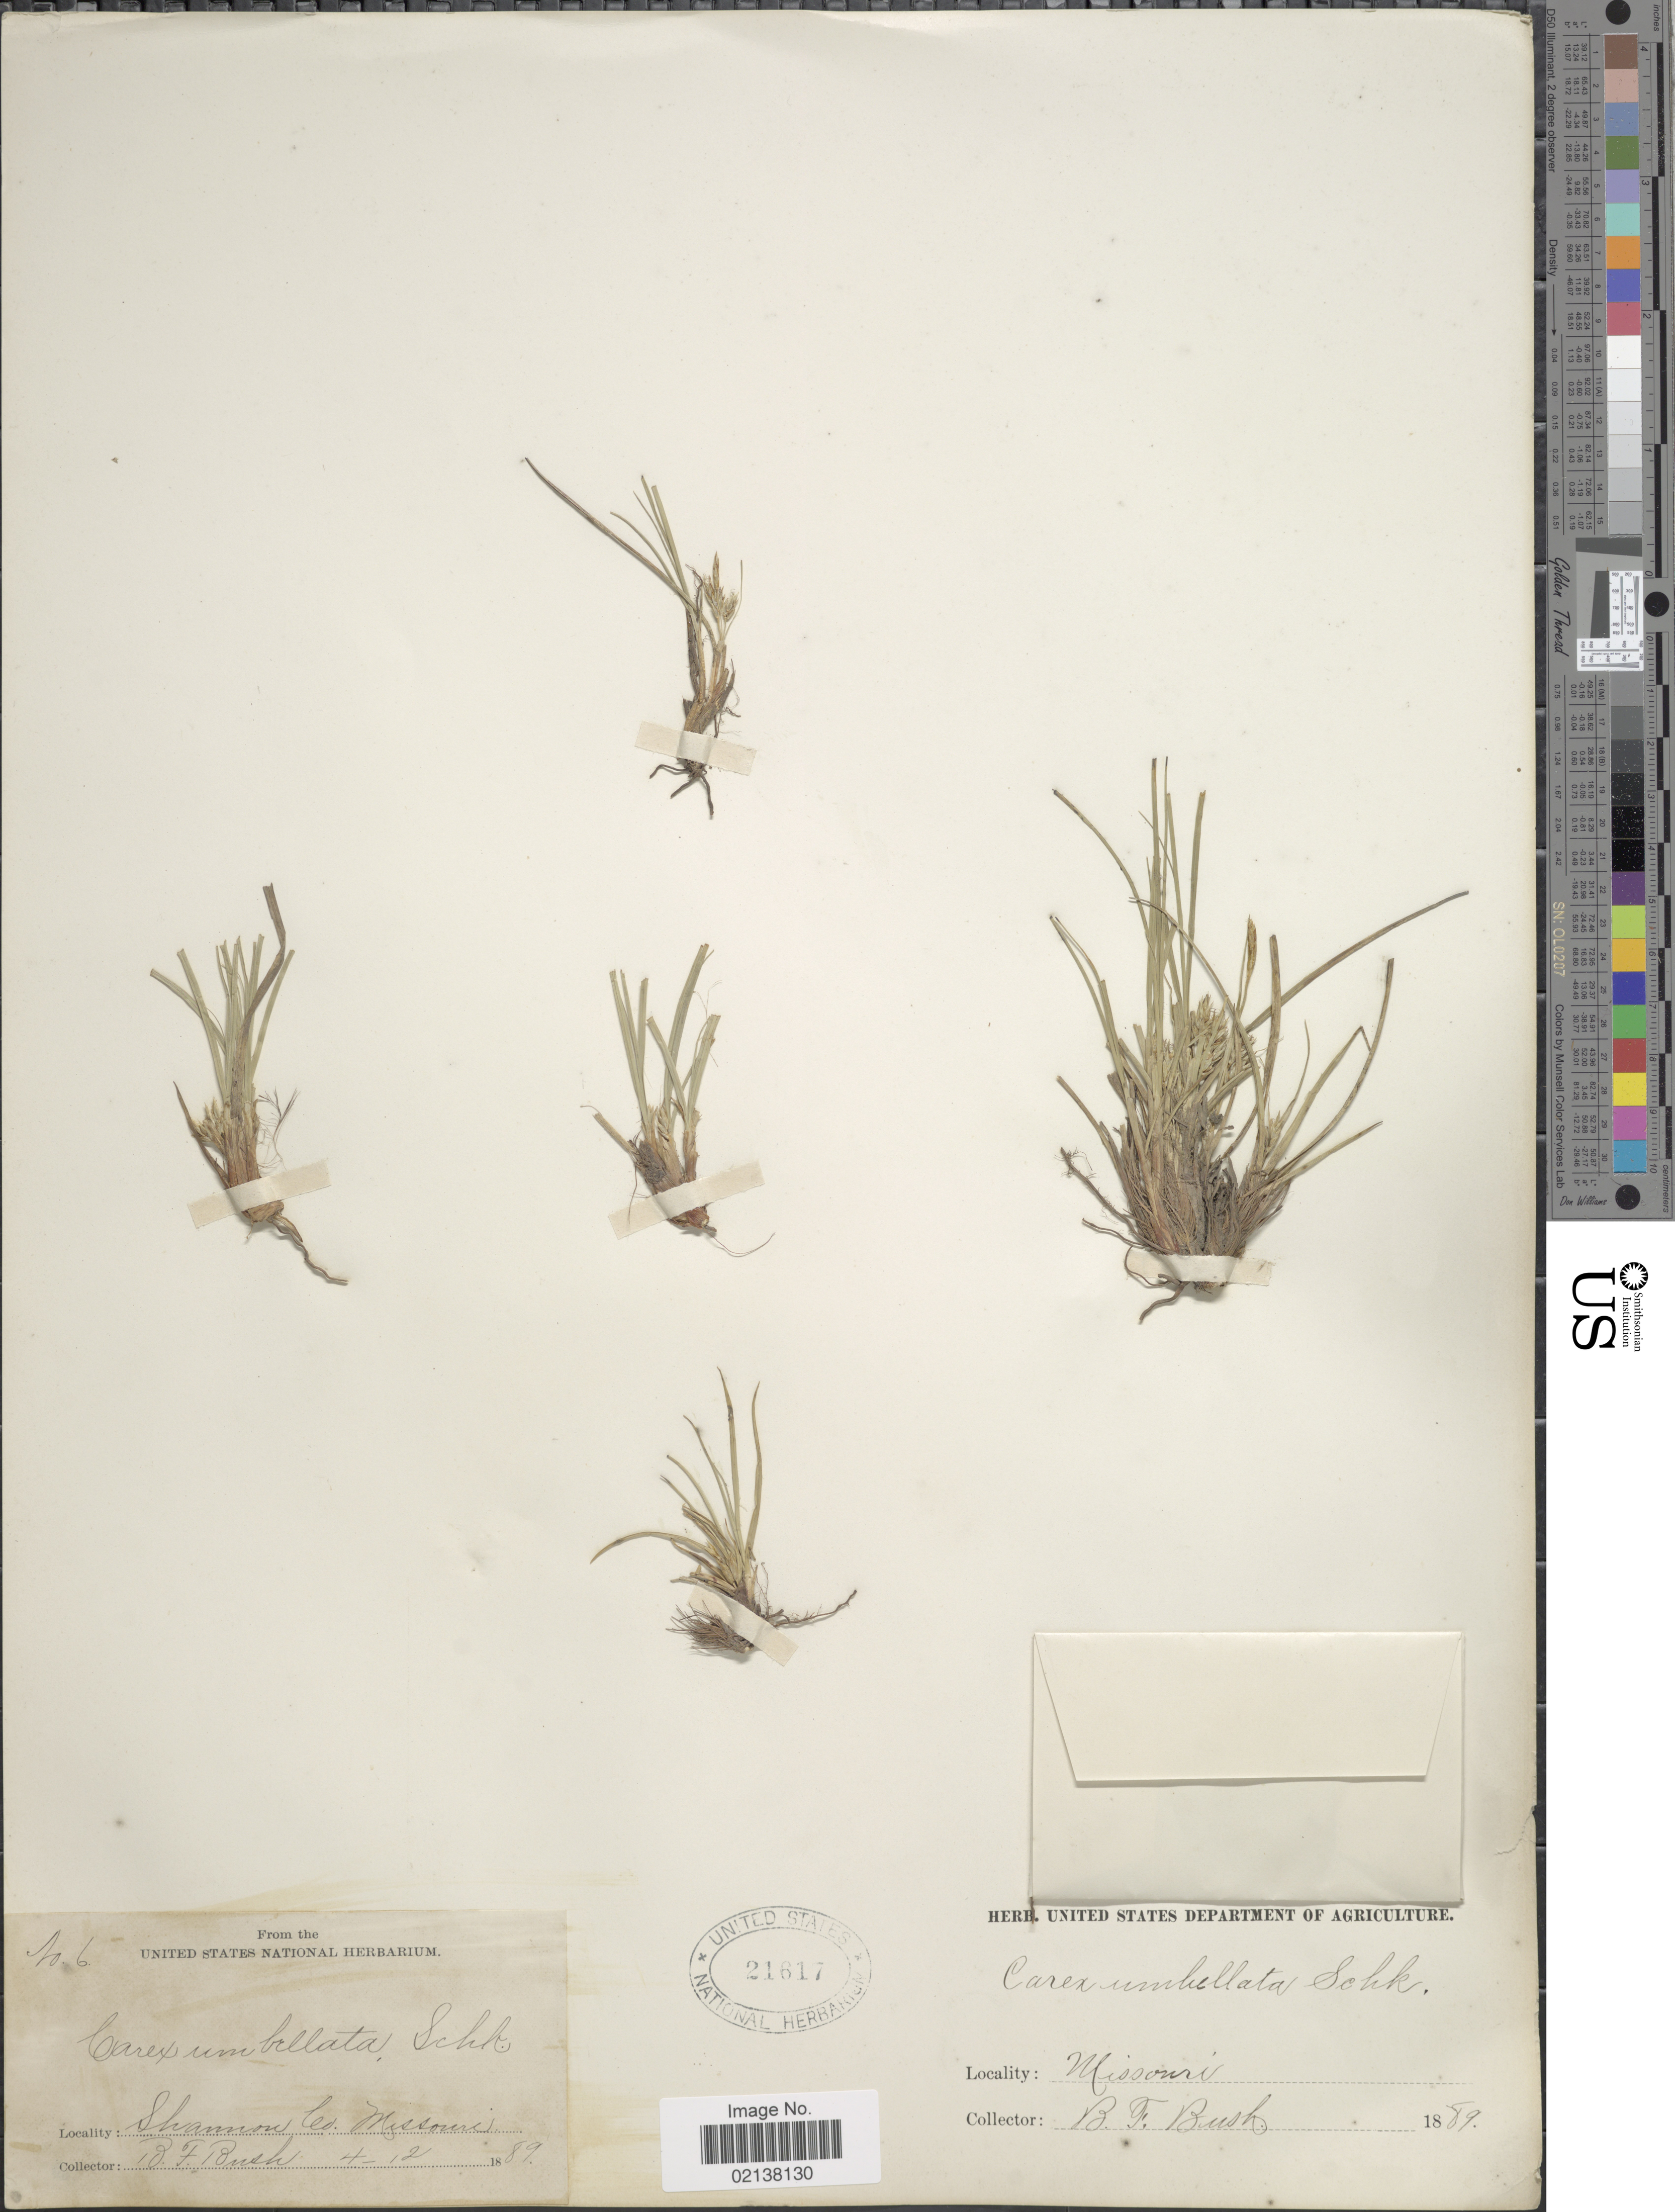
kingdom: Plantae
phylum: Tracheophyta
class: Liliopsida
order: Poales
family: Cyperaceae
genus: Carex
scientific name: Carex umbellata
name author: Schkuhr ex Willd.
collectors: B. F. Bush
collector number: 6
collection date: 1889-04-12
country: United States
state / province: Missouri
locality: Shannon Co.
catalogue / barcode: US 21617